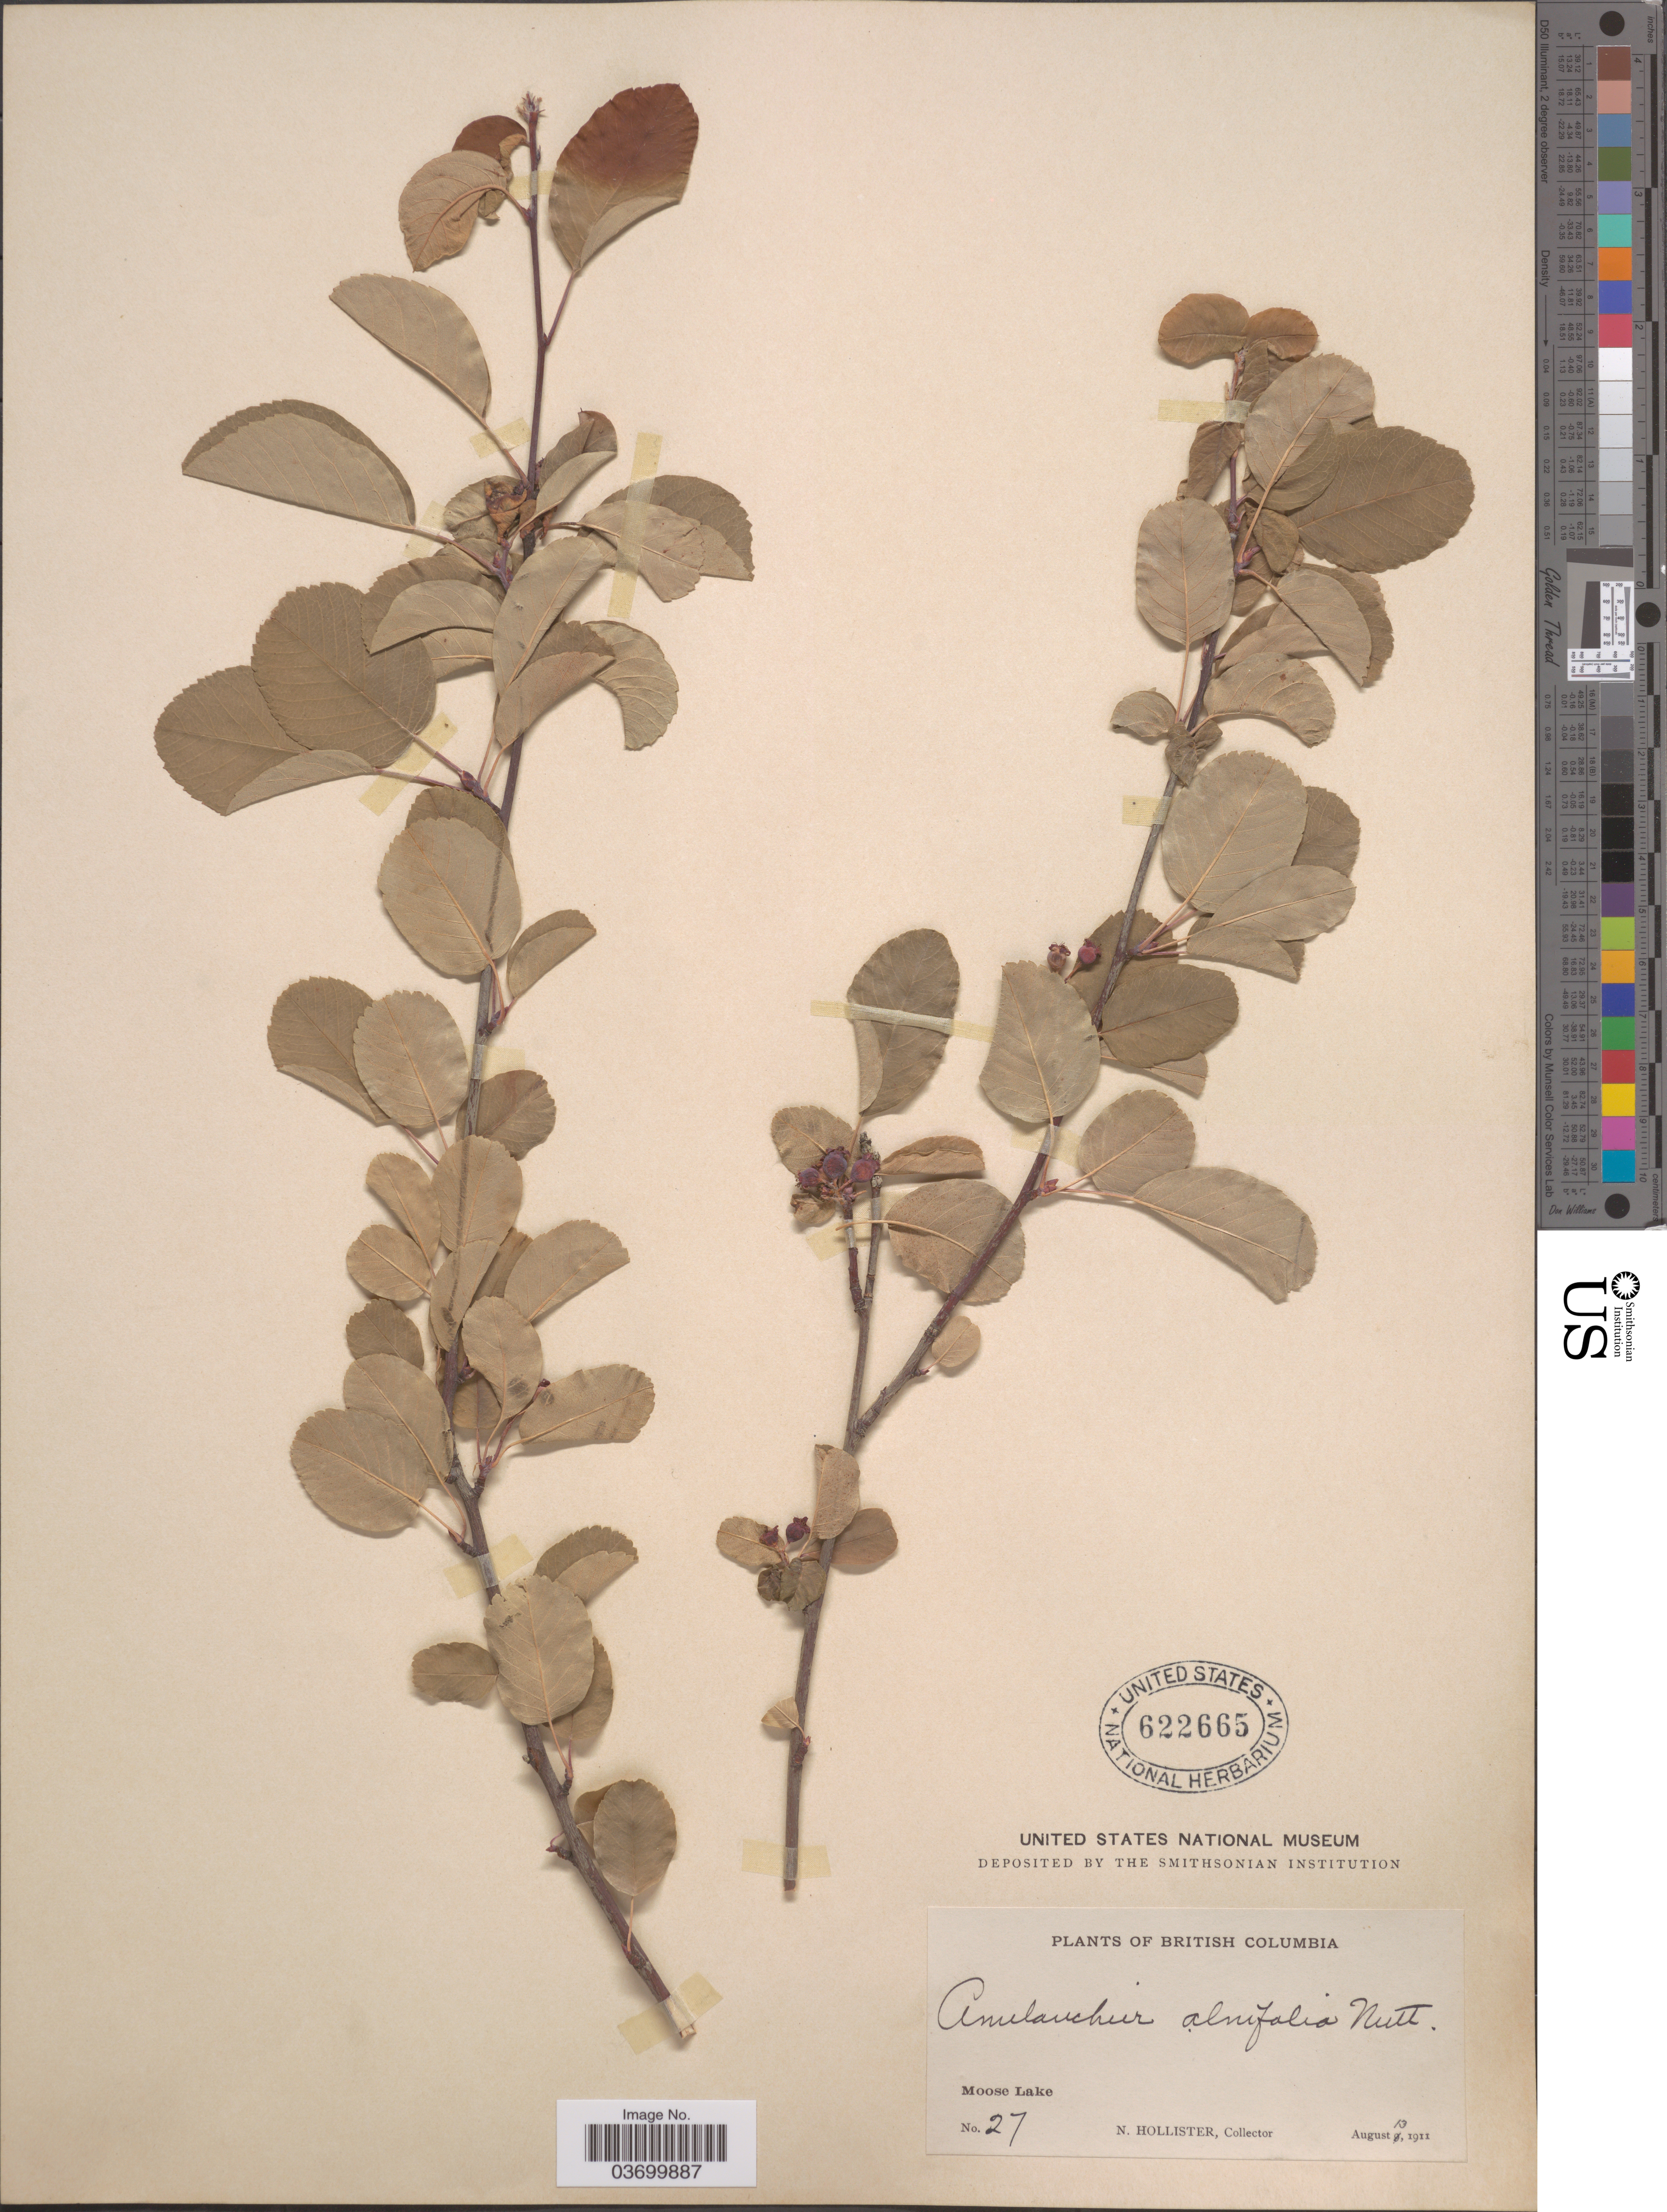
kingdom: Plantae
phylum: Tracheophyta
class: Magnoliopsida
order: Rosales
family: Rosaceae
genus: Amelanchier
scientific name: Amelanchier alnifolia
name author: (Nutt.) Nutt. ex M. Roem.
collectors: N. Hollister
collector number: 27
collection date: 1911-08-13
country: Canada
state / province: British Columbia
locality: Moose Lake.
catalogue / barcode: US 622665